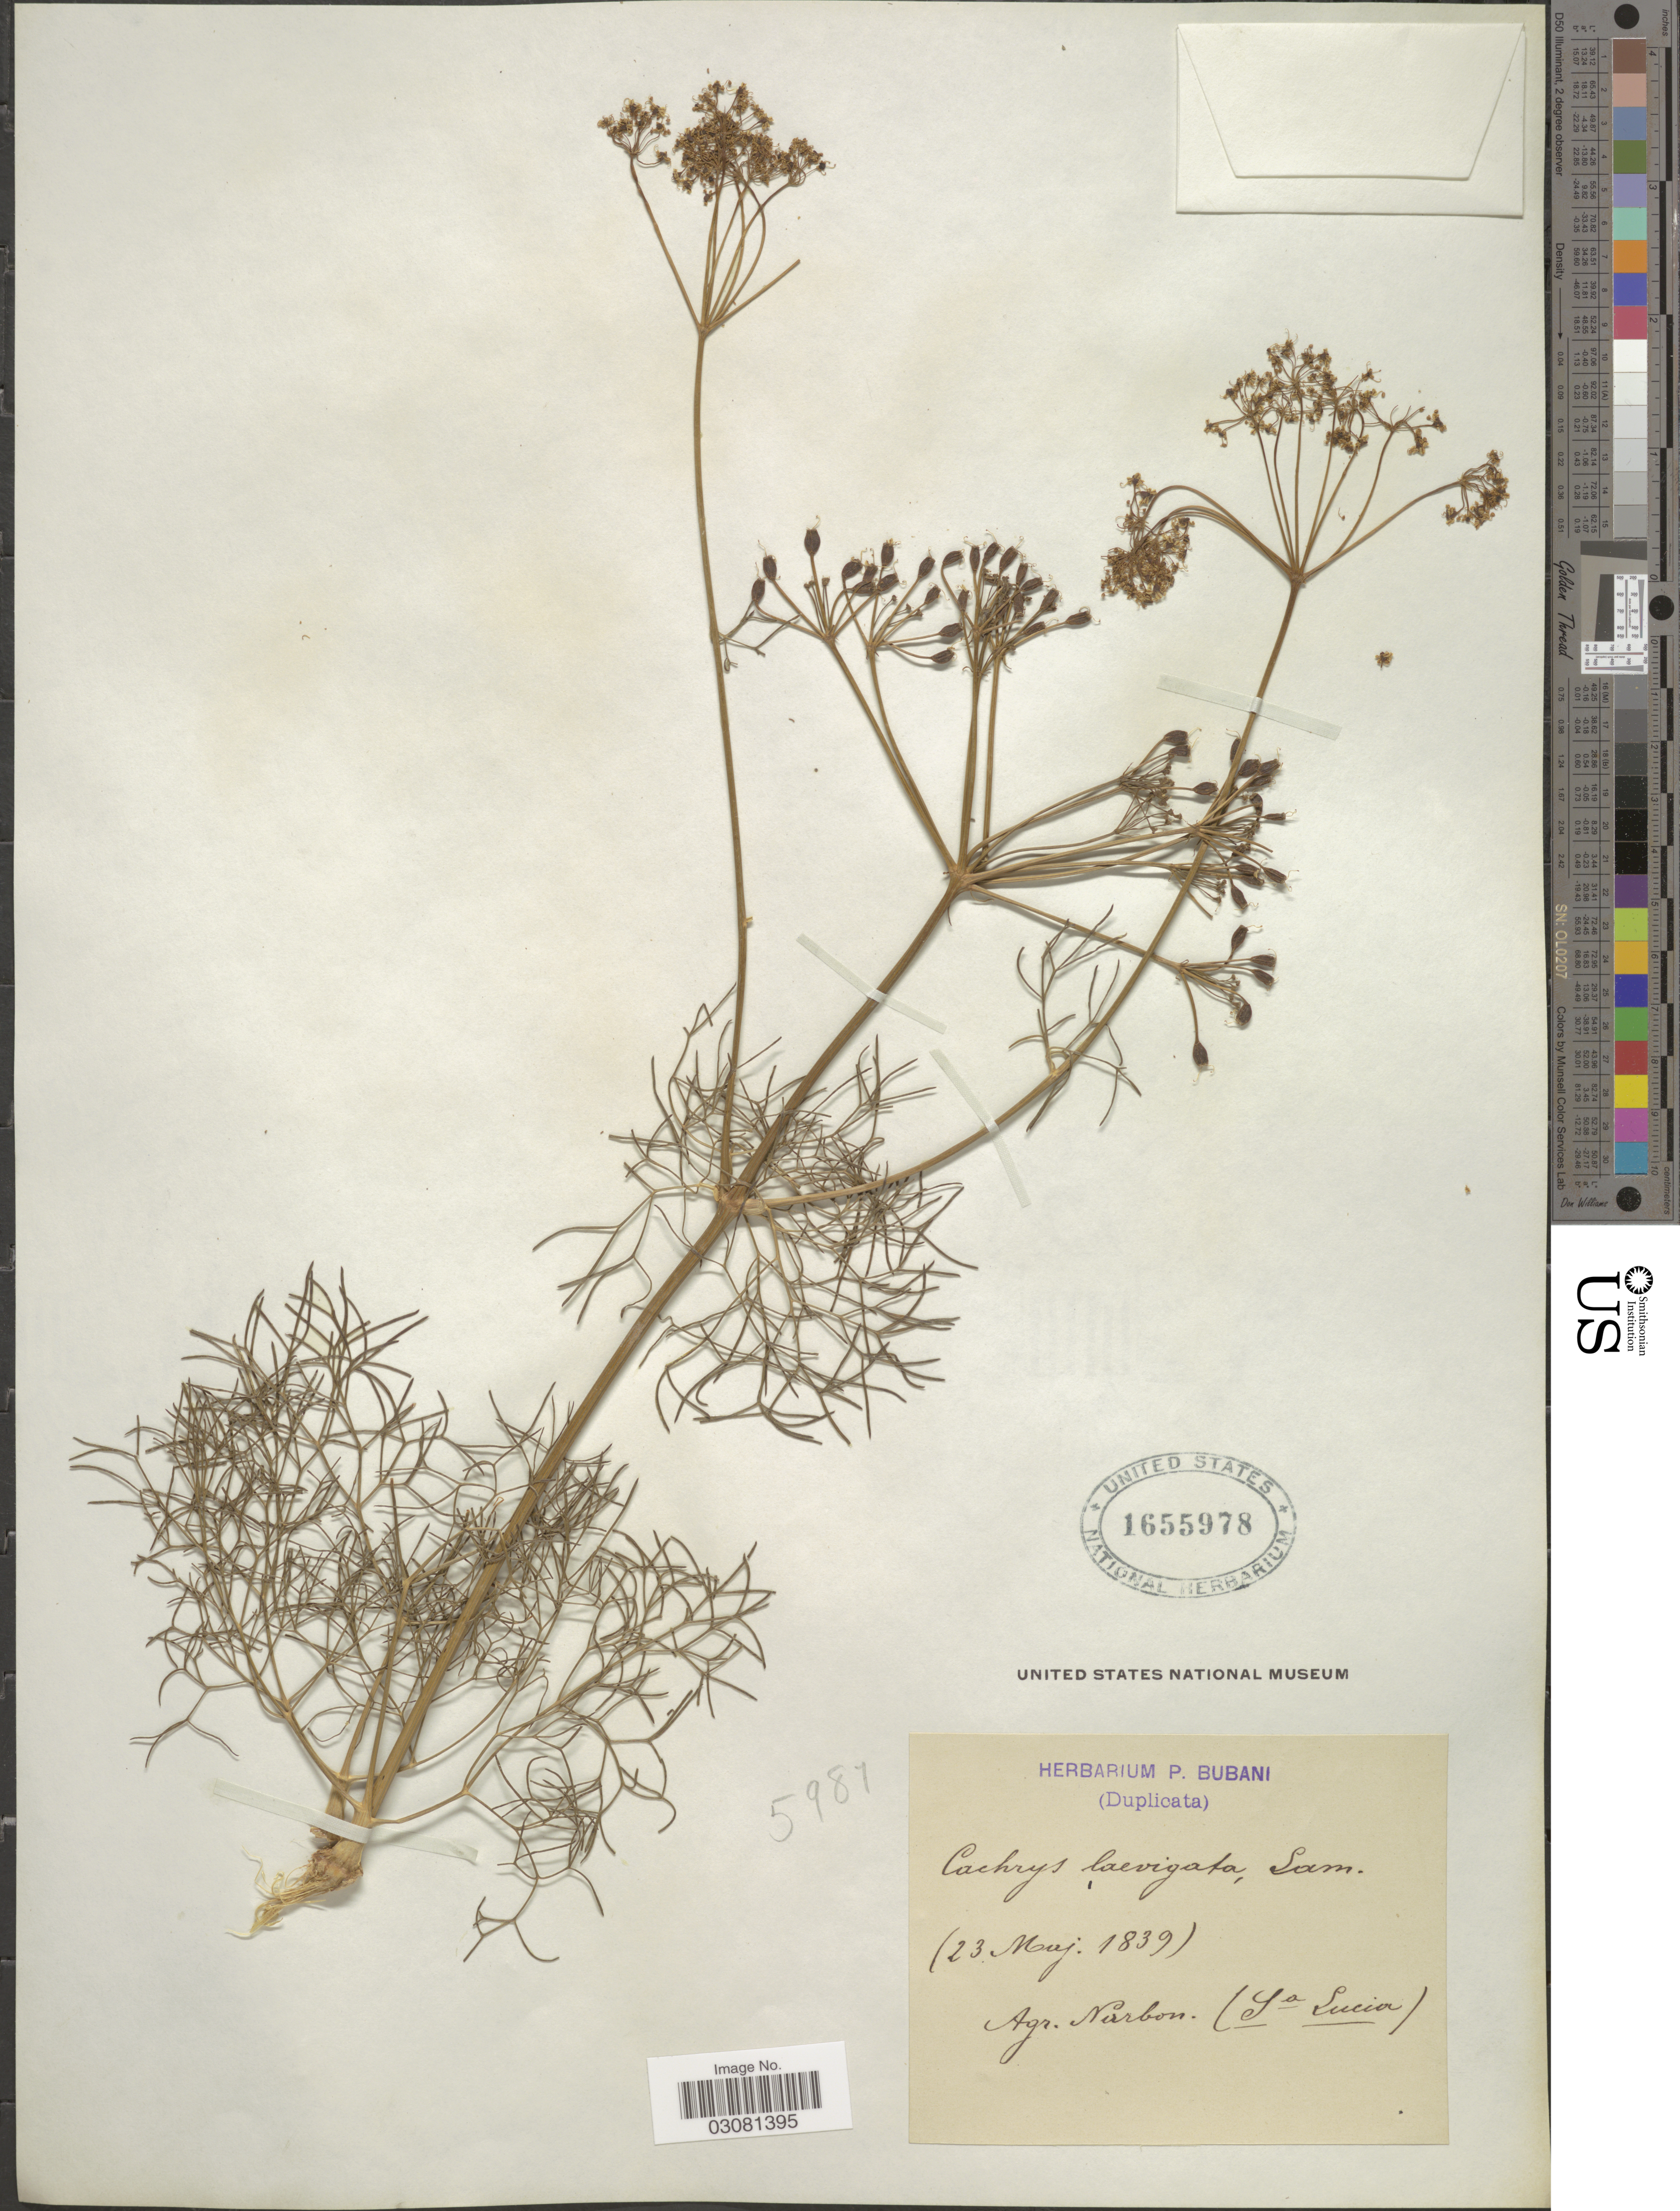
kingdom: Plantae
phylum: Tracheophyta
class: Magnoliopsida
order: Apiales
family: Apiaceae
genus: Cachrys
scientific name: Cachrys laevigata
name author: Lam.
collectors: ex herb. P. Bubani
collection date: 1839-05-23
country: France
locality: Agr. Narbon. (Sa. Lucia).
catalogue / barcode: US 1655978